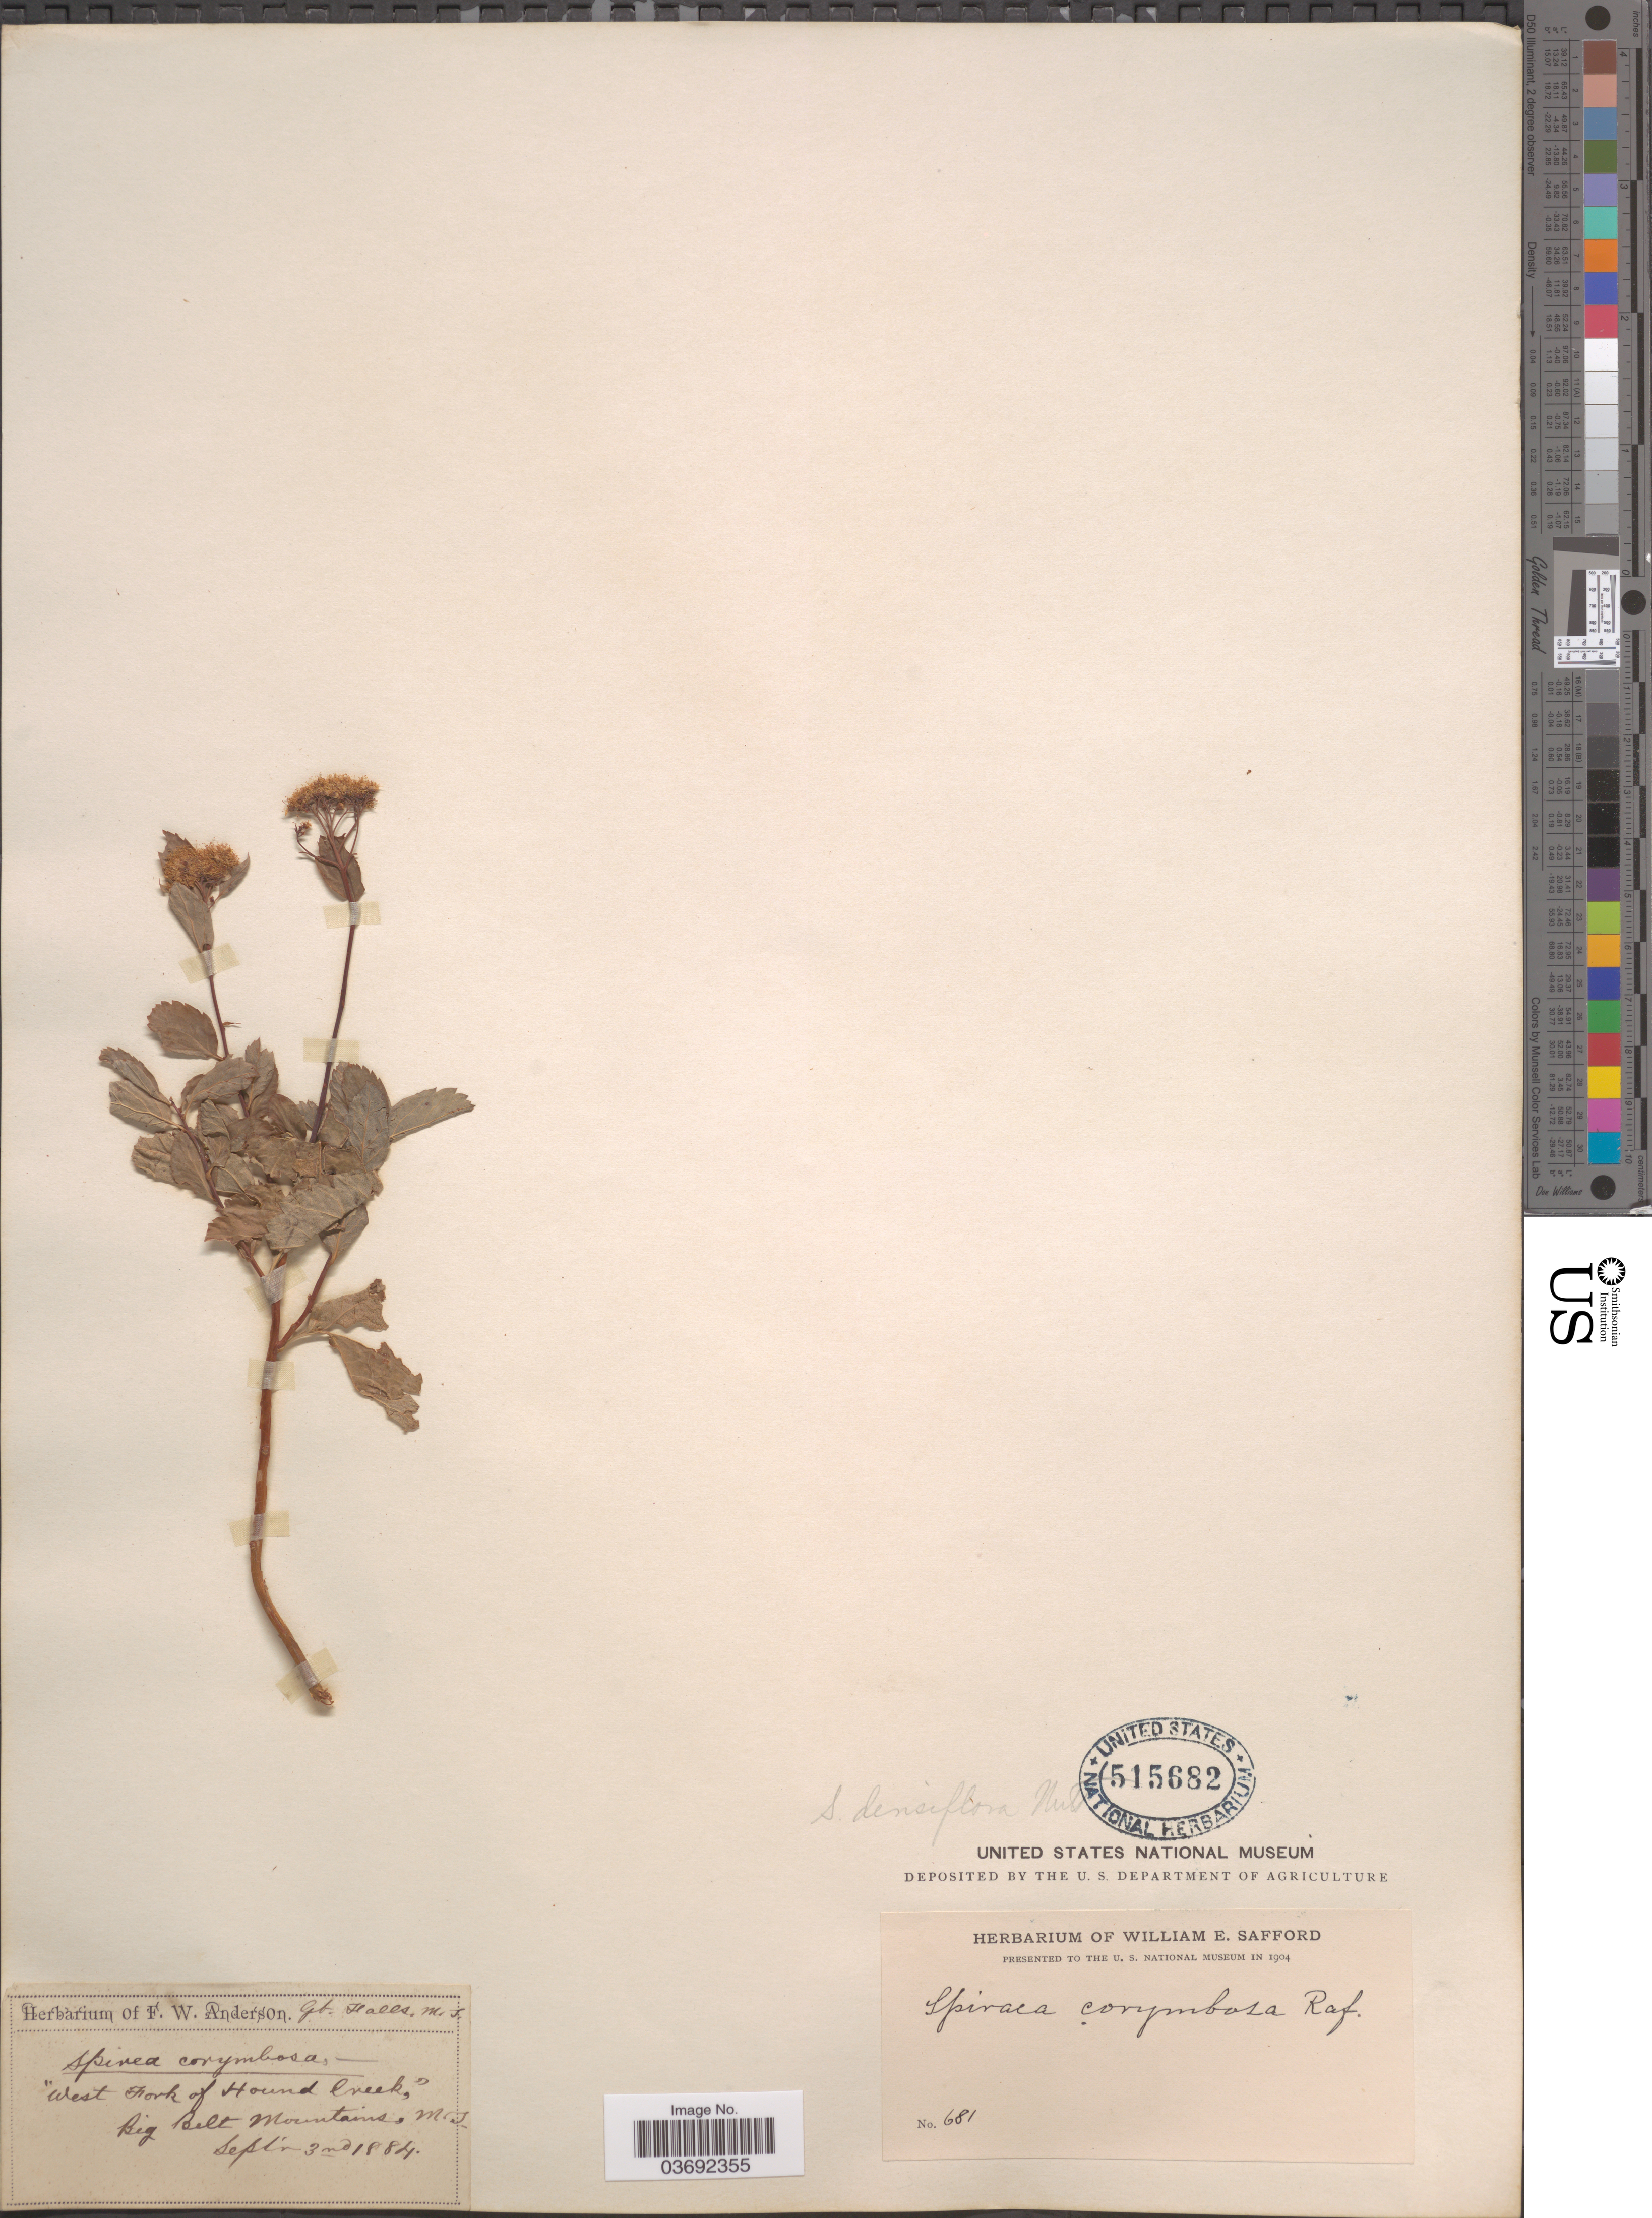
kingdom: Plantae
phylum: Tracheophyta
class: Magnoliopsida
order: Rosales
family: Rosaceae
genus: Spiraea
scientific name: Spiraea densiflora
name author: Nutt. ex Greenm.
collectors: ex herb. W. E. Safford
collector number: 681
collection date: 1884-09-03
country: United States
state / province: Montana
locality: West Fork of Hound Creek,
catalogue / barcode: US 515682